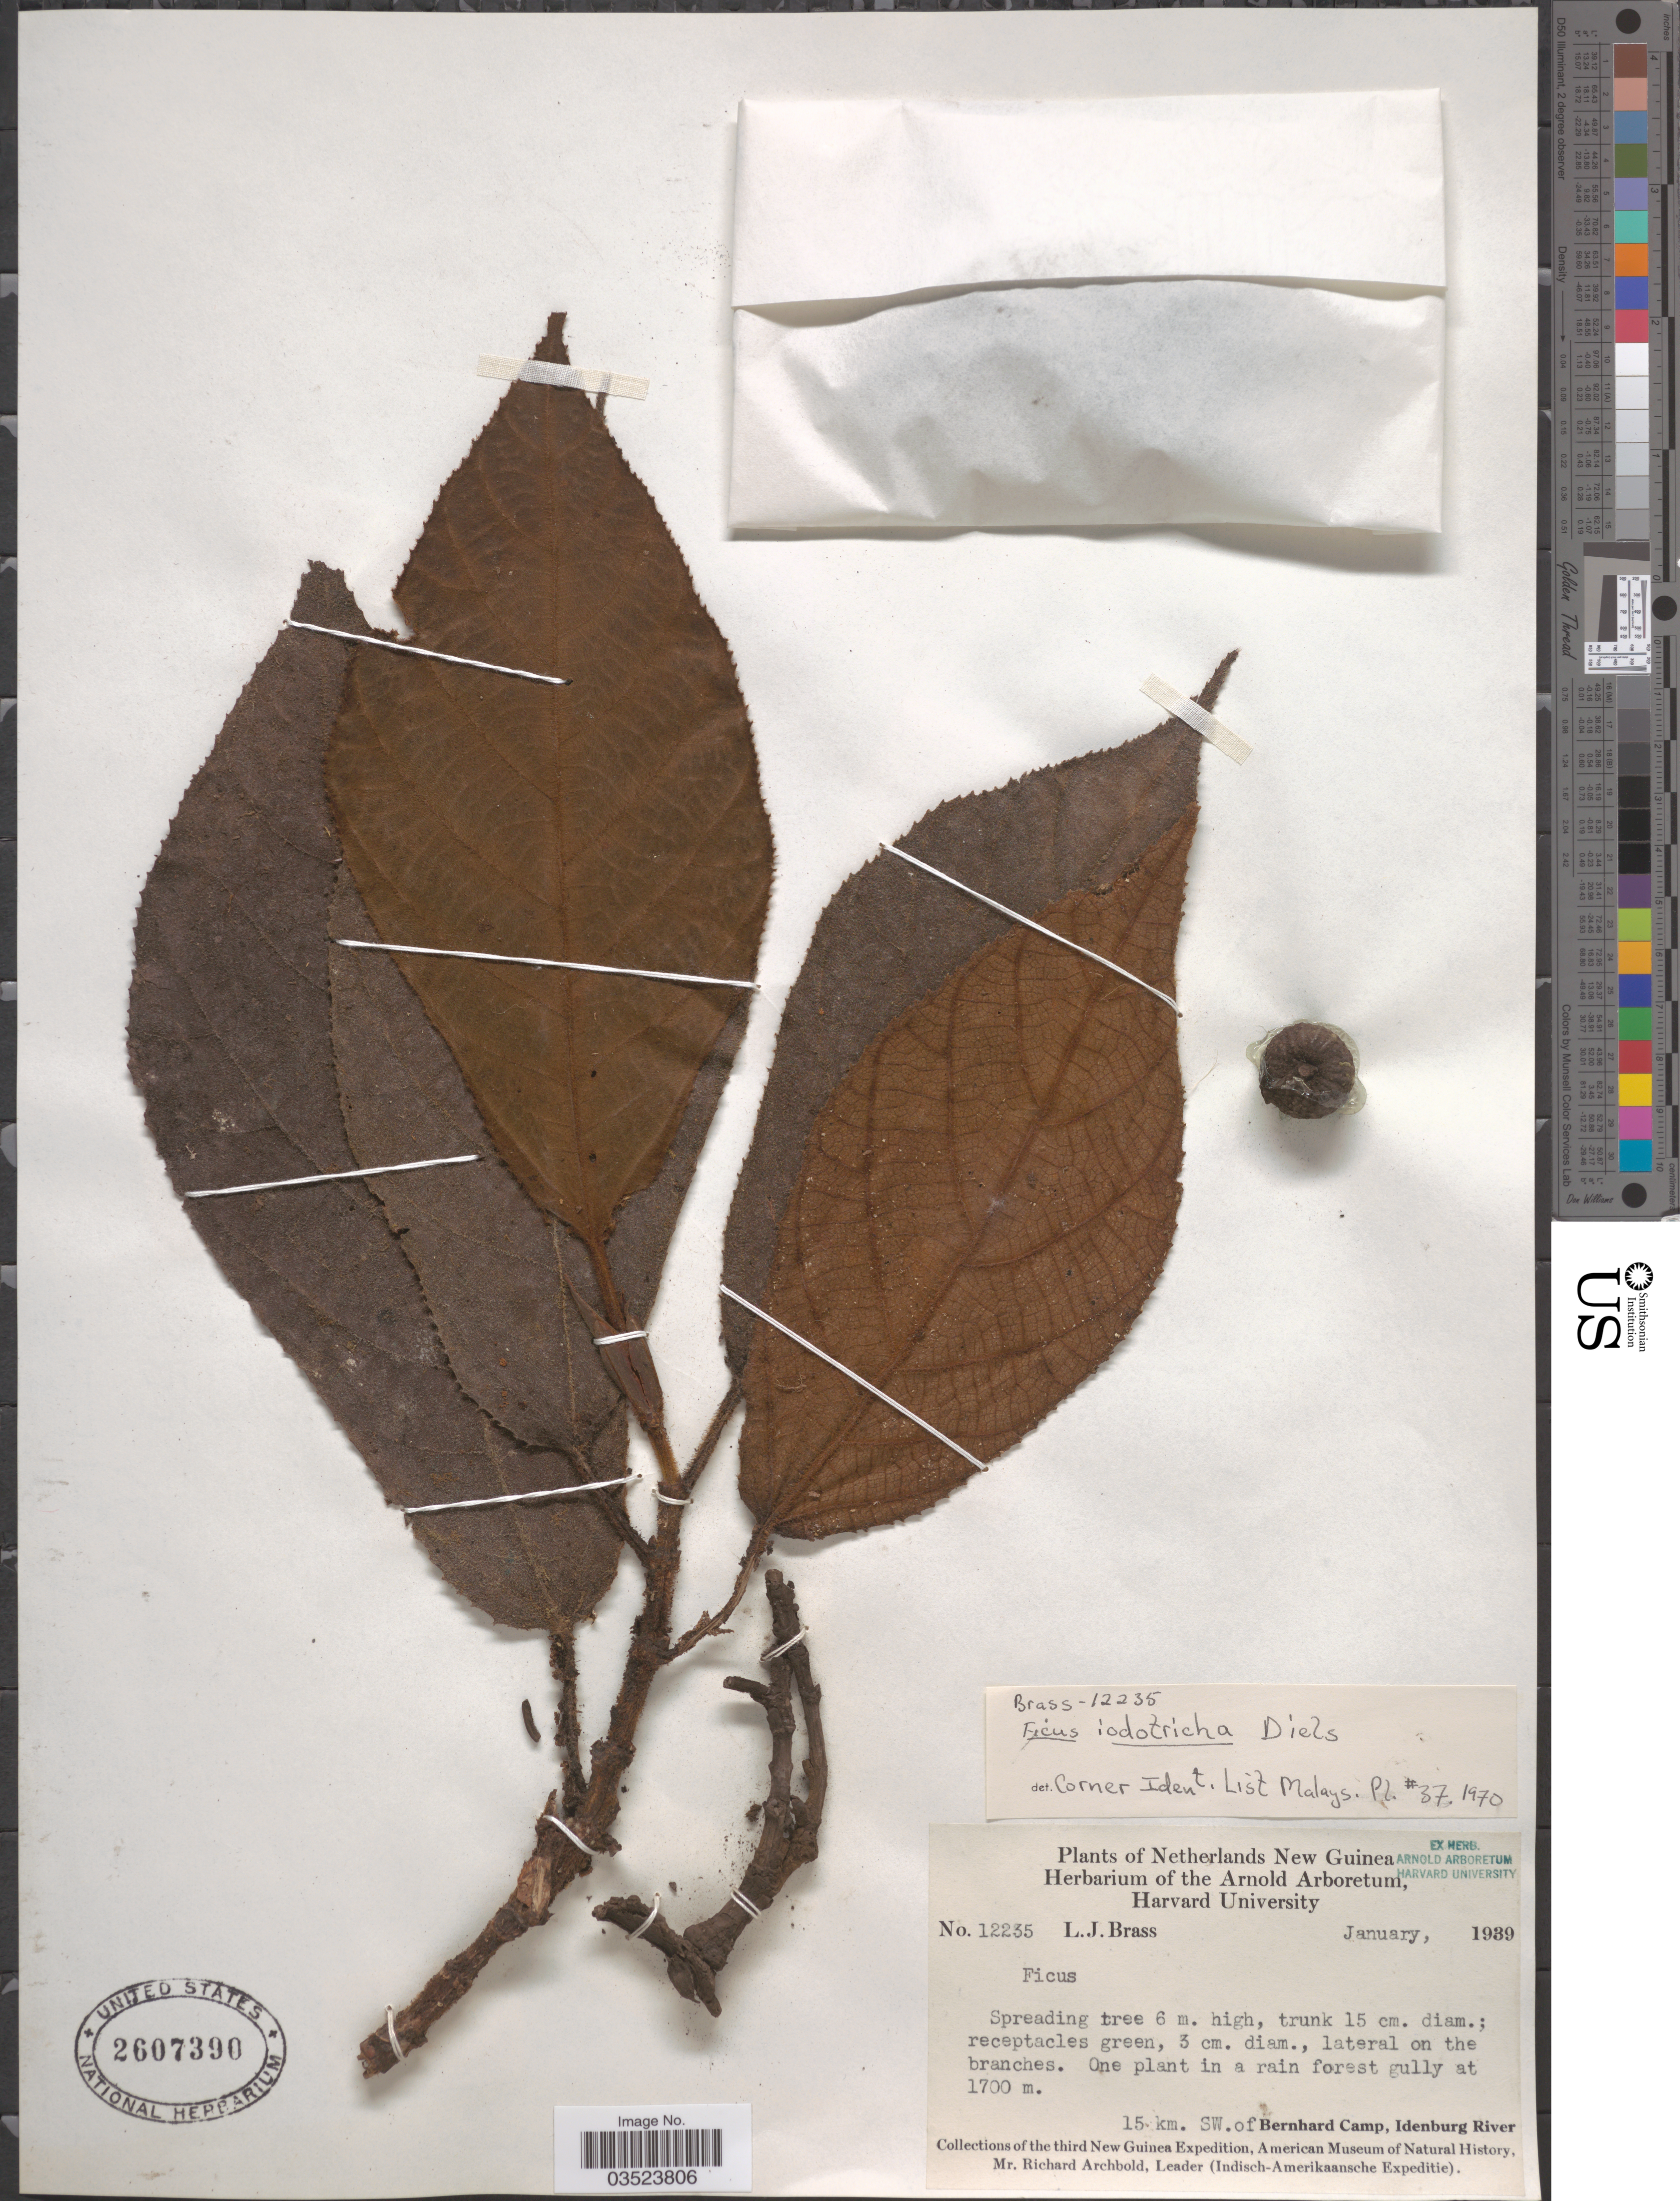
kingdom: Plantae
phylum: Tracheophyta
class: Magnoliopsida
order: Rosales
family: Moraceae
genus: Ficus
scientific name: Ficus iodotricha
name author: Diels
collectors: L. J. Brass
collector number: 12235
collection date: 1939-01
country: Indonesia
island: New Guinea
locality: The Netherlands New Guinea. 15 km. SW. of Bernhard Camp, Idenburg River.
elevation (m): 1700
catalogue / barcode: US 2607390